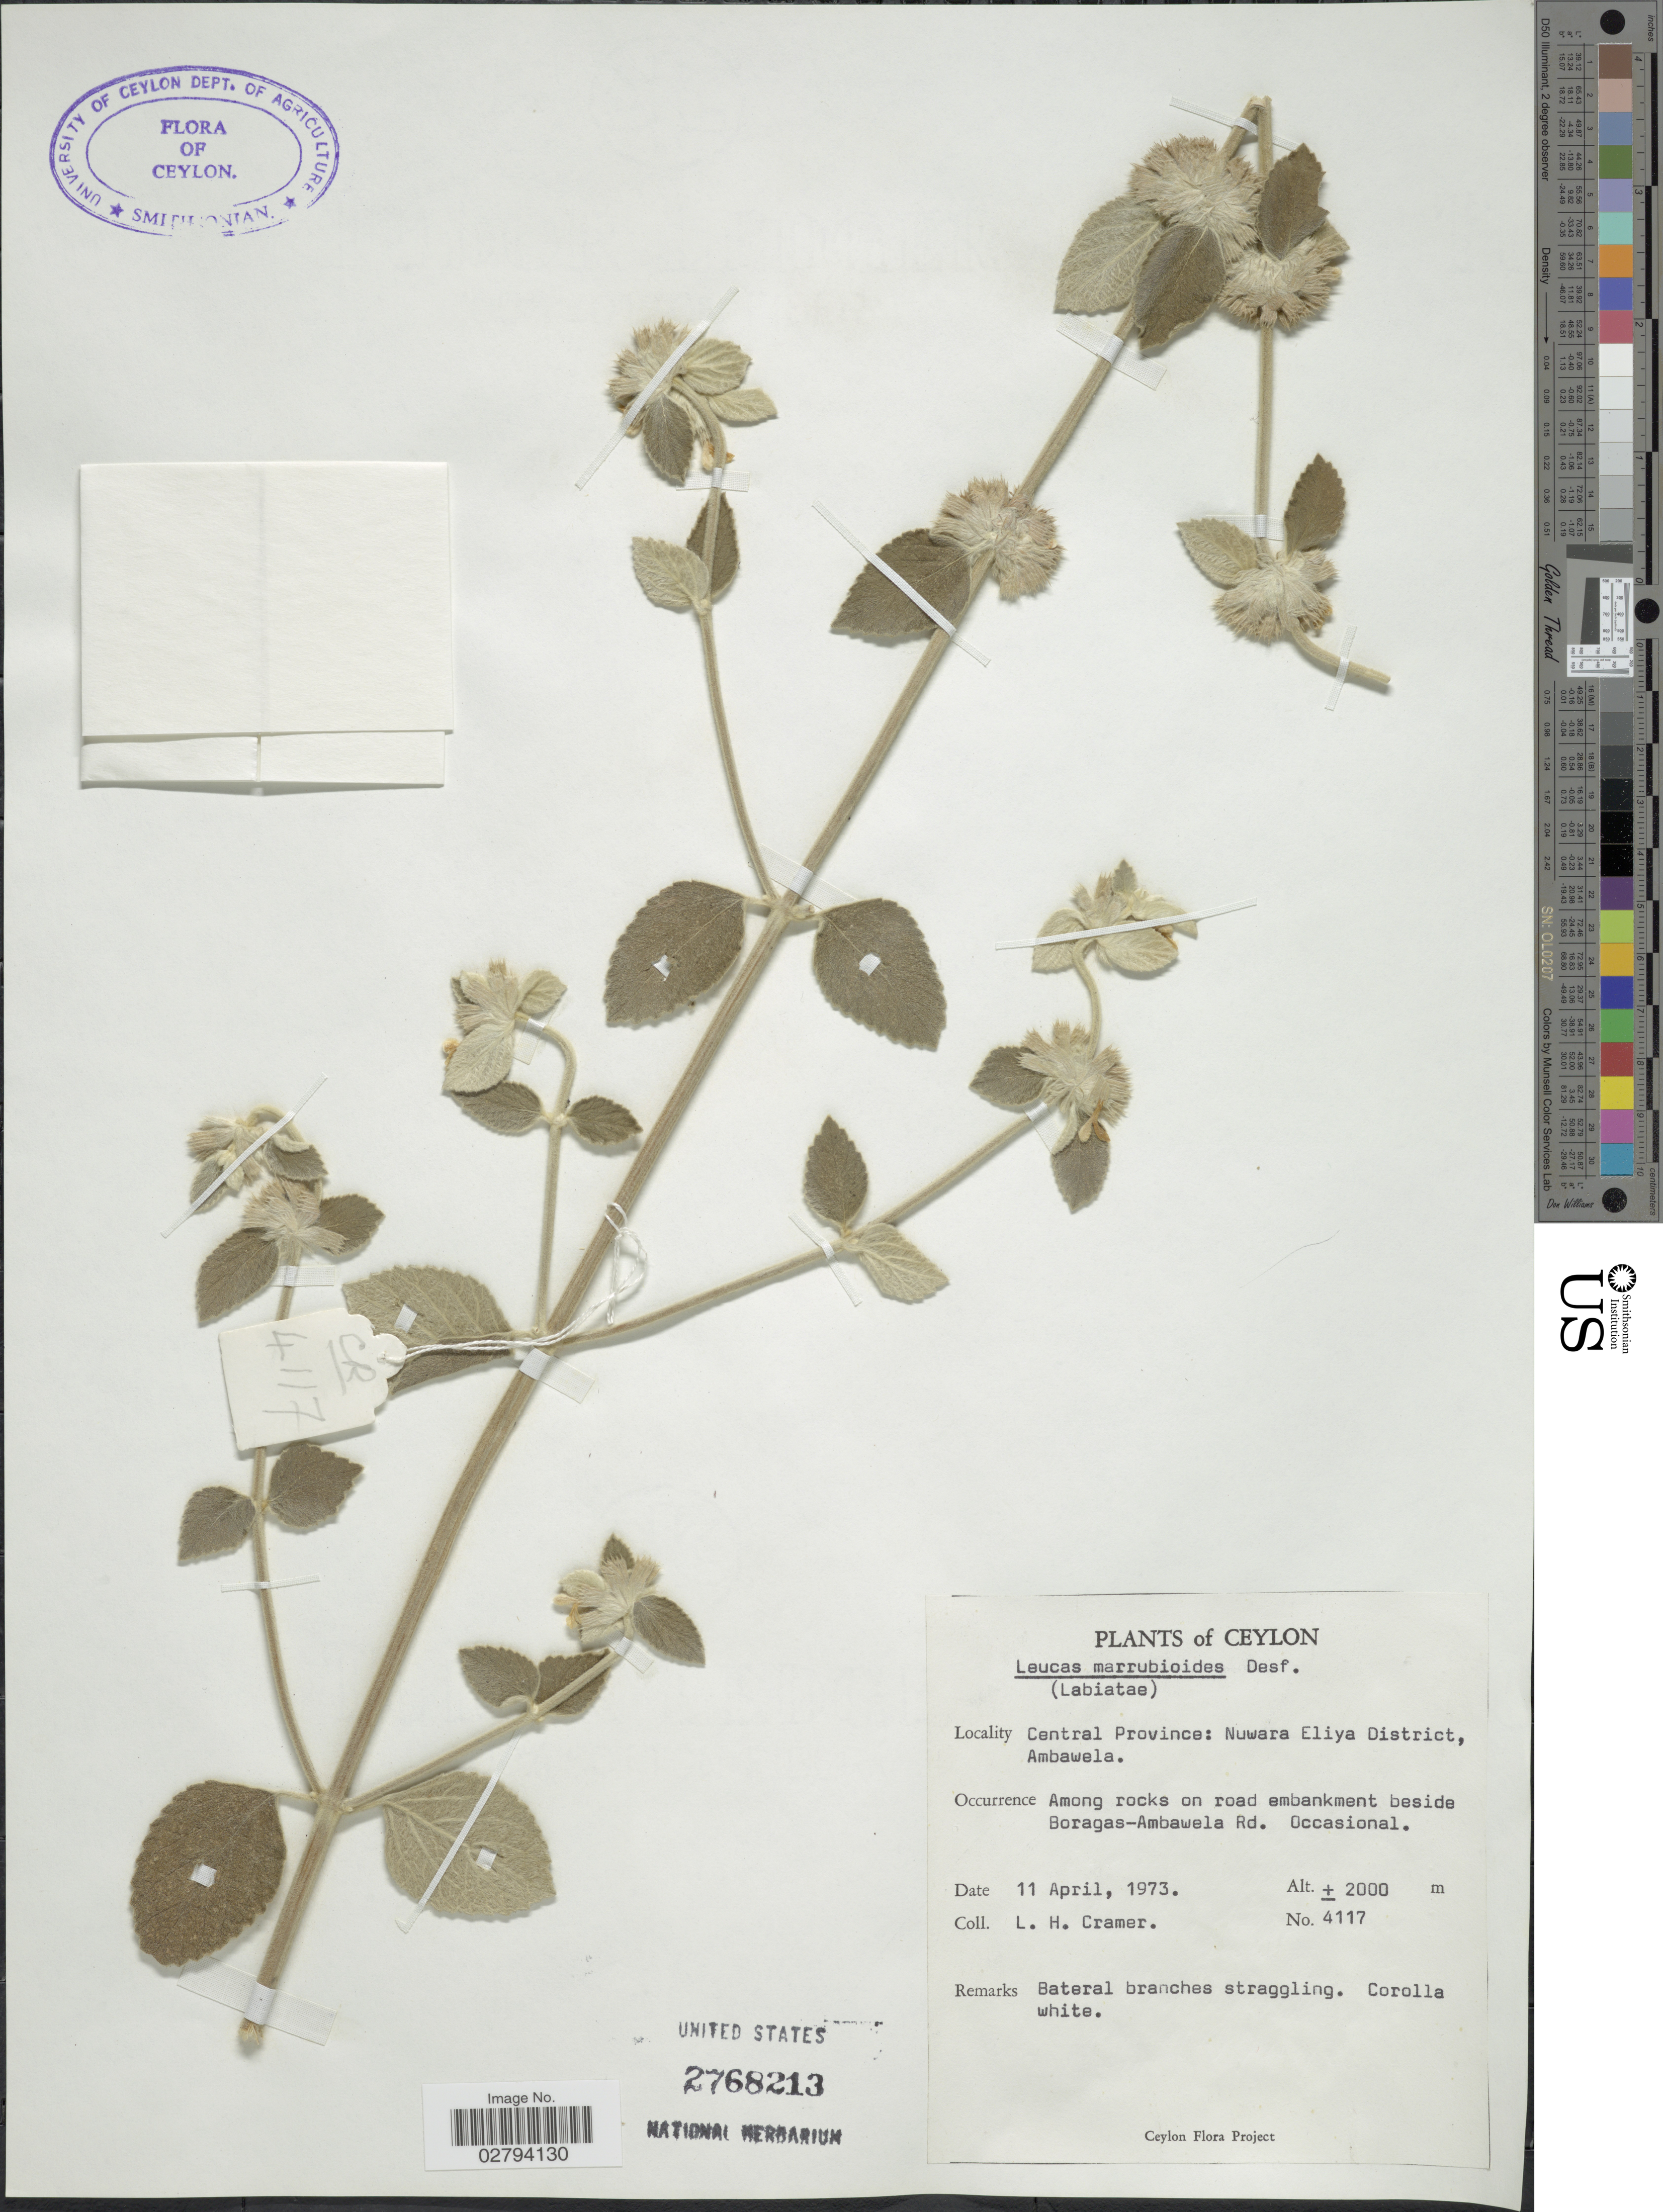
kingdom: Plantae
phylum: Tracheophyta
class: Magnoliopsida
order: Lamiales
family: Lamiaceae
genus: Leucas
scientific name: Leucas marrubioides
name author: Desf.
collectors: L. H. Cramer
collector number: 4117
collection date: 1973-04-11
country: Sri Lanka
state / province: Central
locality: Ceylon, Central Province: Nuwara Eliya District, Ambawela, Among rocks on road embankment beside Boragas-Ambawela Rd.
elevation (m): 2000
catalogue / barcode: US 2768213